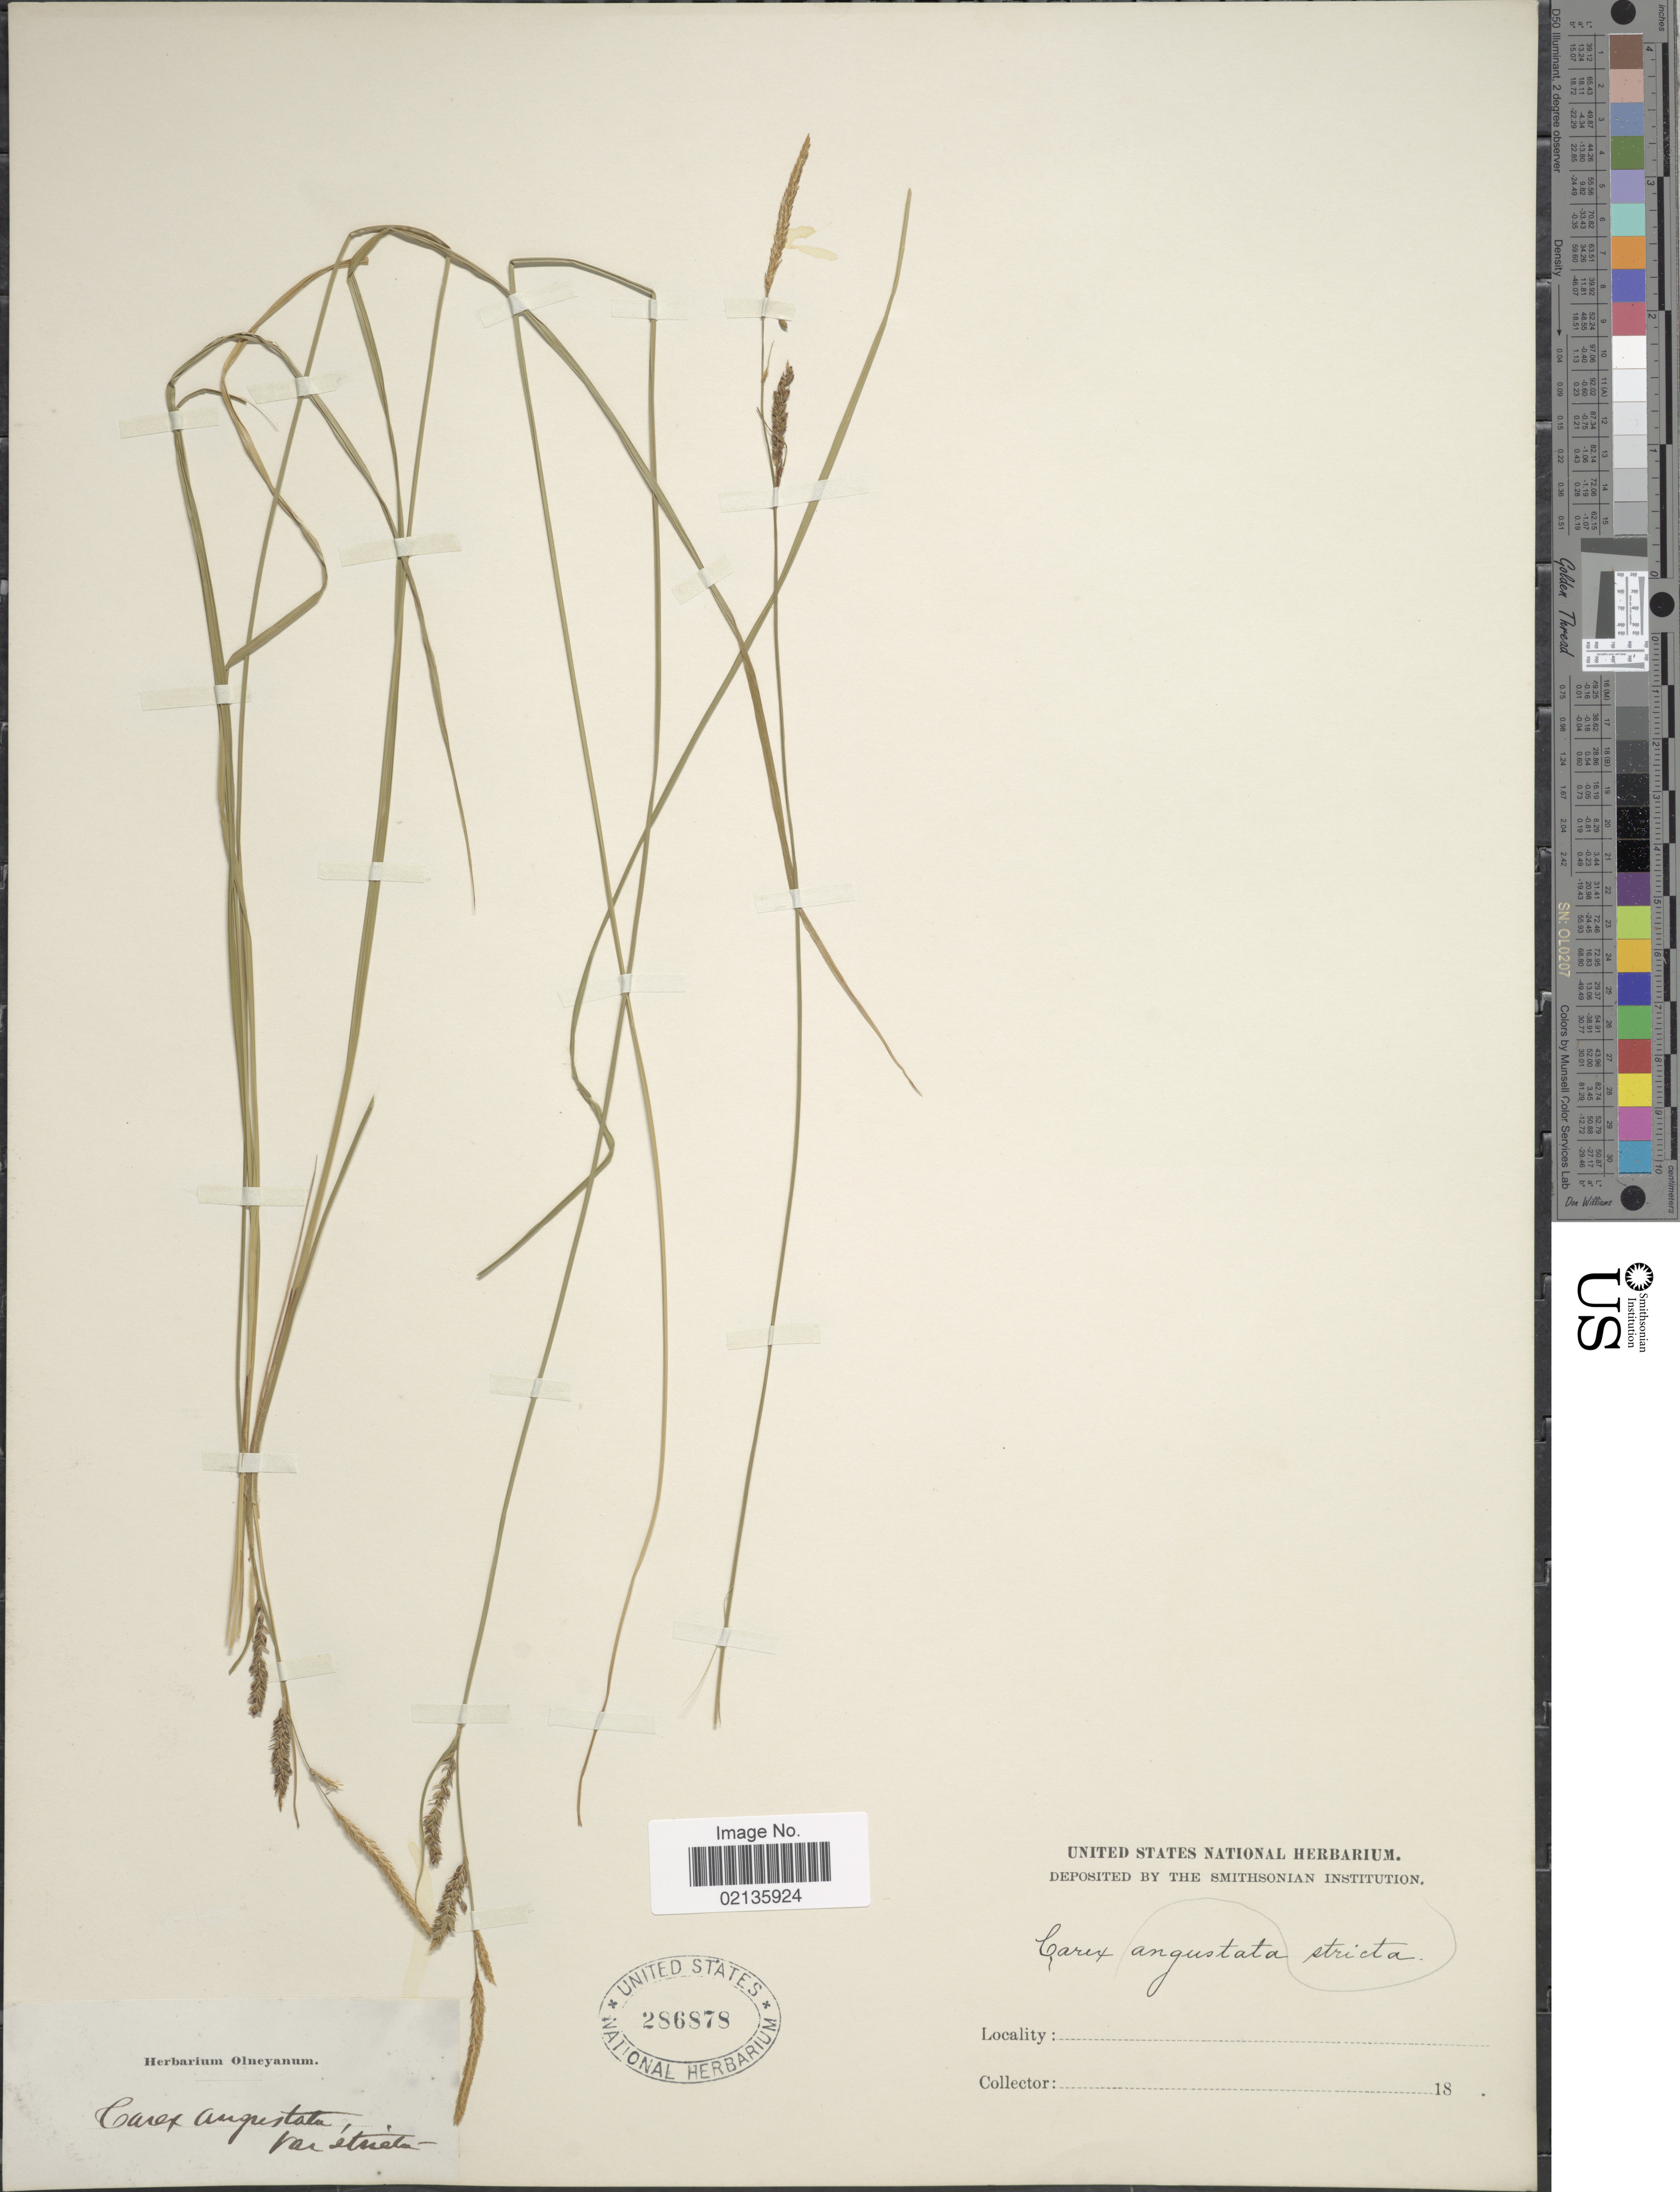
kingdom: Plantae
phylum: Tracheophyta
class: Liliopsida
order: Poales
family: Cyperaceae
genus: Carex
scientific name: Carex stricta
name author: Lam.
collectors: ex herb. United States National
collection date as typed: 18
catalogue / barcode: US 286878